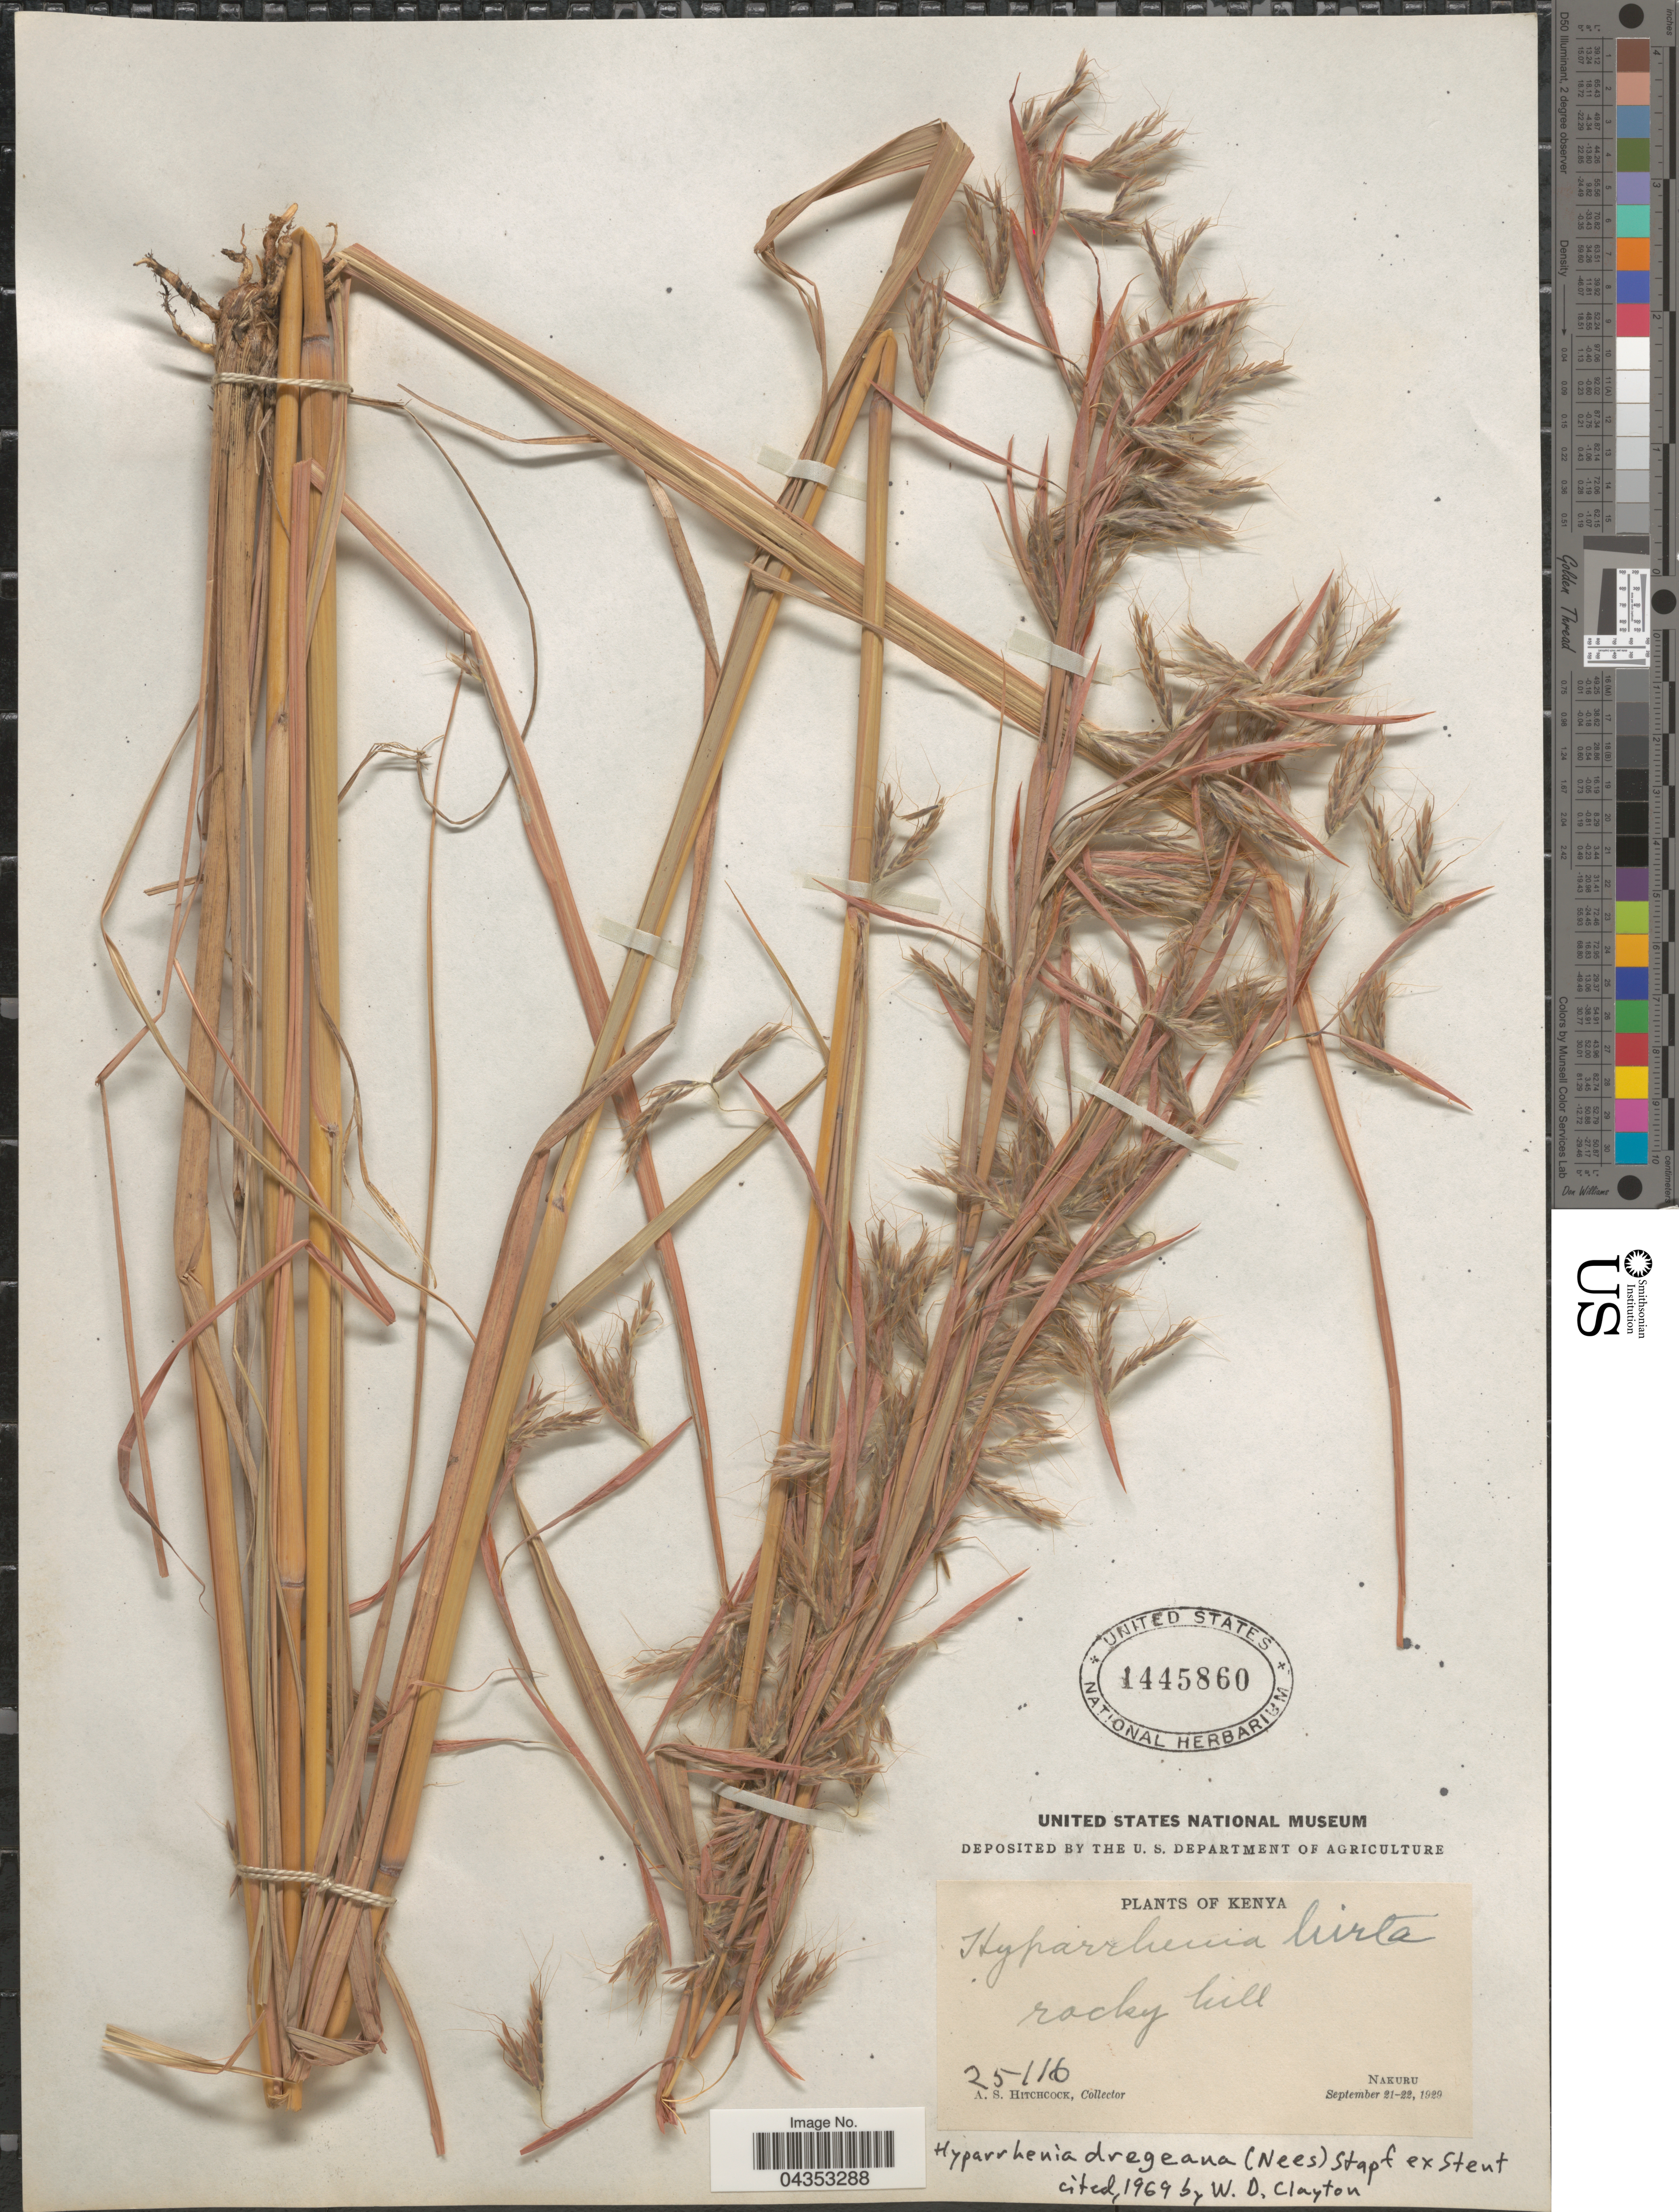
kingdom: Plantae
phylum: Tracheophyta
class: Liliopsida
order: Poales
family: Poaceae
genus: Hyparrhenia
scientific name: Hyparrhenia dregeana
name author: (Nees) Stapf ex Stent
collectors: A. S. Hitchcock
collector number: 25116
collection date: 1929-09-21/1929-09-22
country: Kenya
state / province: Nakuru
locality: Rocky hill.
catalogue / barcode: US 1445860